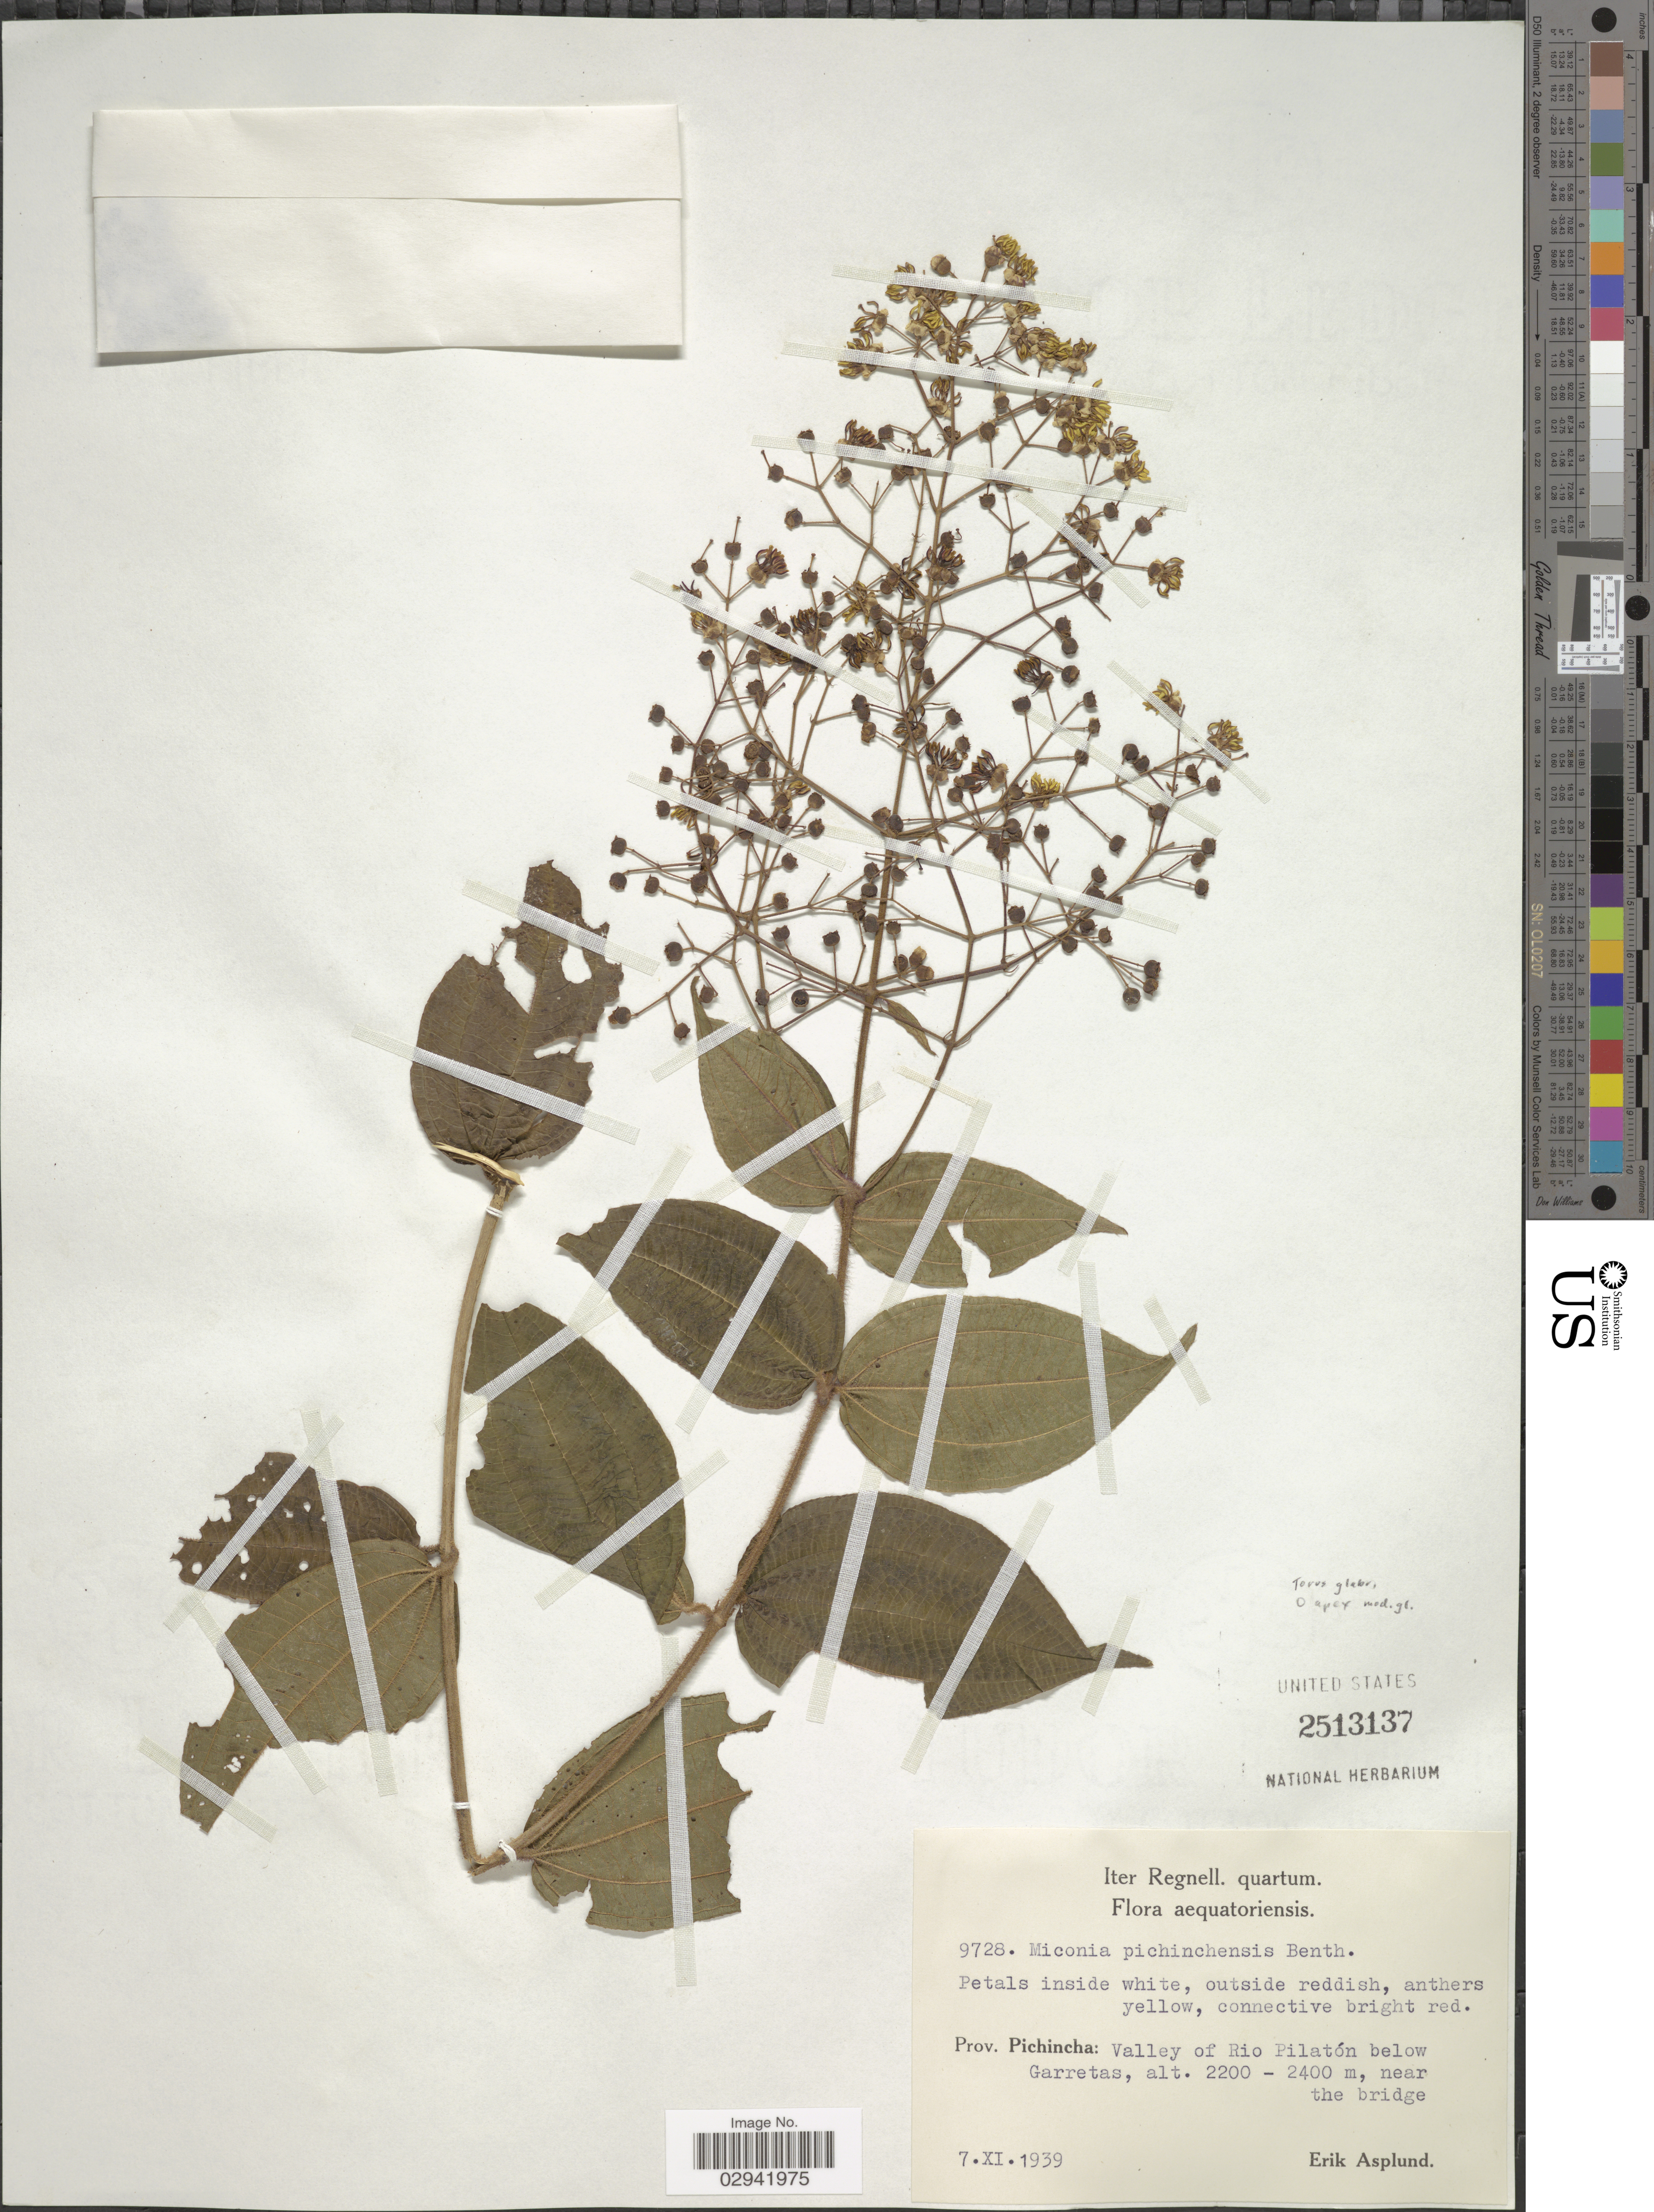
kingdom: Plantae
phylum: Tracheophyta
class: Magnoliopsida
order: Myrtales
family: Melastomataceae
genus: Miconia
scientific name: Miconia pichinchensis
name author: Benth.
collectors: E. Asplund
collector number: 9728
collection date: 1939-11-07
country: Ecuador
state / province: Pichincha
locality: Valley of Rio Pilatón below Garretas. Near the bridge.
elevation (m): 2200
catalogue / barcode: US 2513137